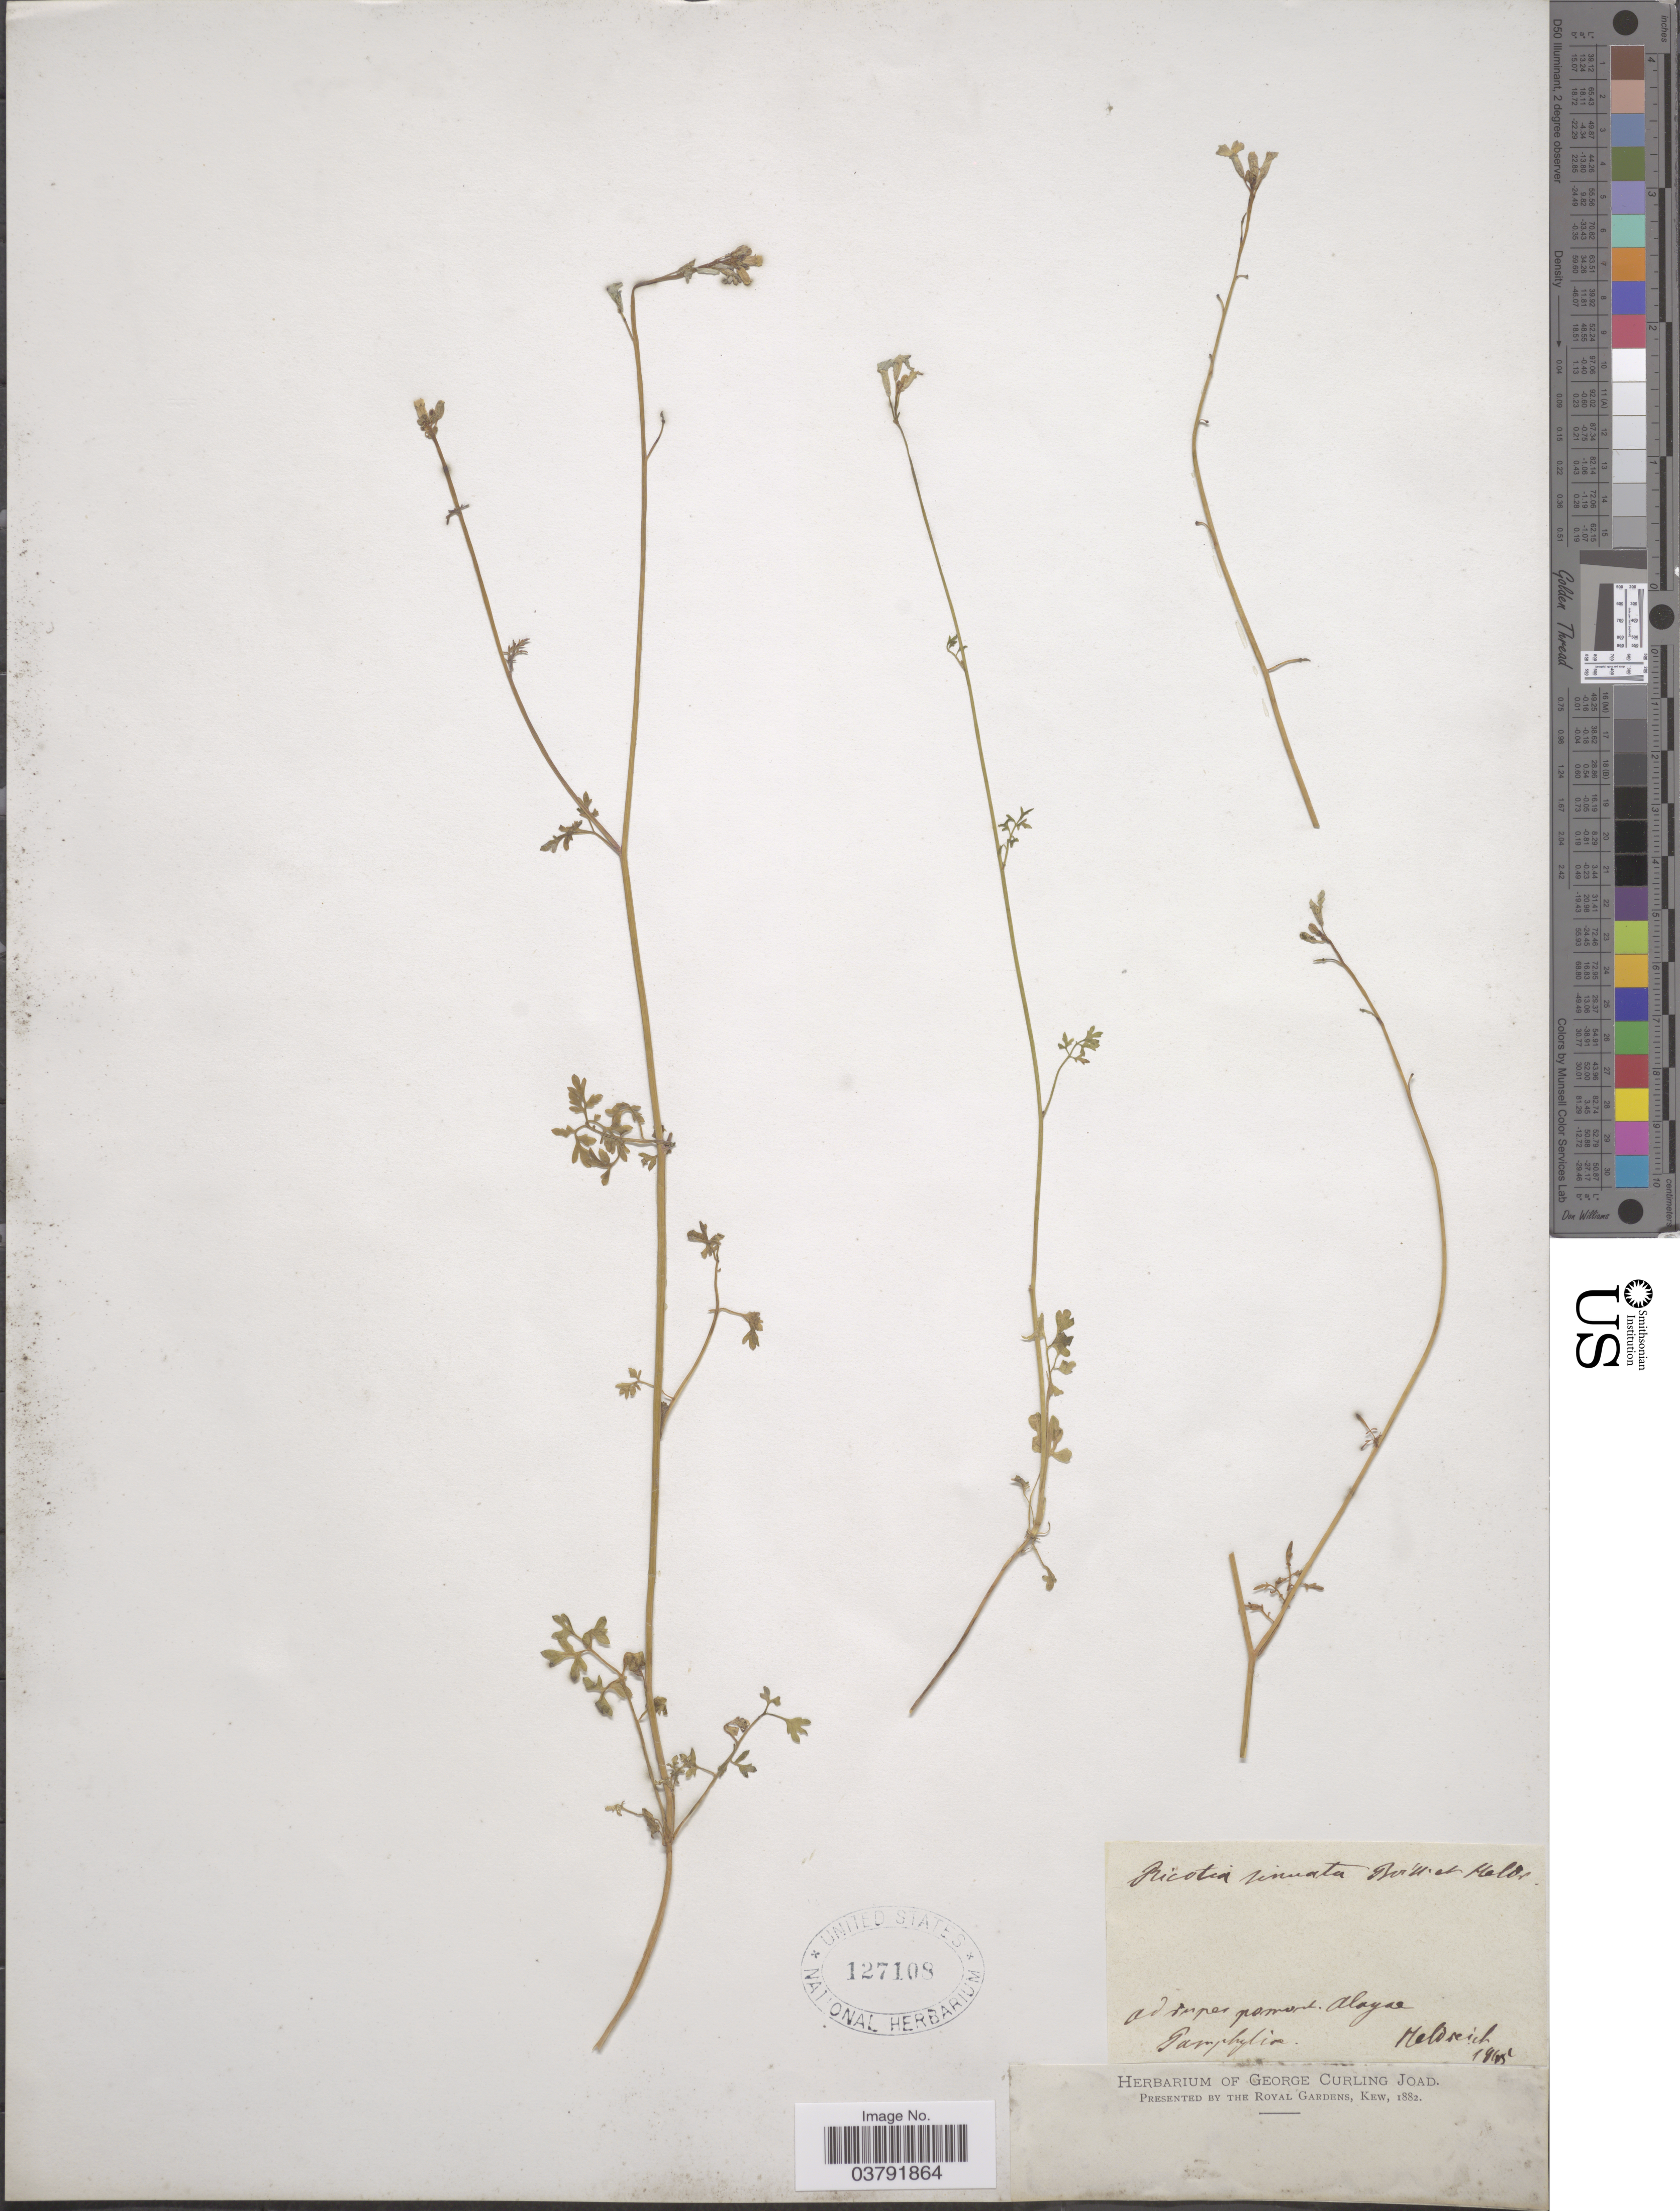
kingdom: Plantae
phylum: Tracheophyta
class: Magnoliopsida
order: Brassicales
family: Brassicaceae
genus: Ricotia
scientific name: Ricotia pinnata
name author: Moench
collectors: Heldreich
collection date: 1845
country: Turkey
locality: Ad rupes pomont. Alaysa. [interpreted] Pamphylia.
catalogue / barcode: US 127108